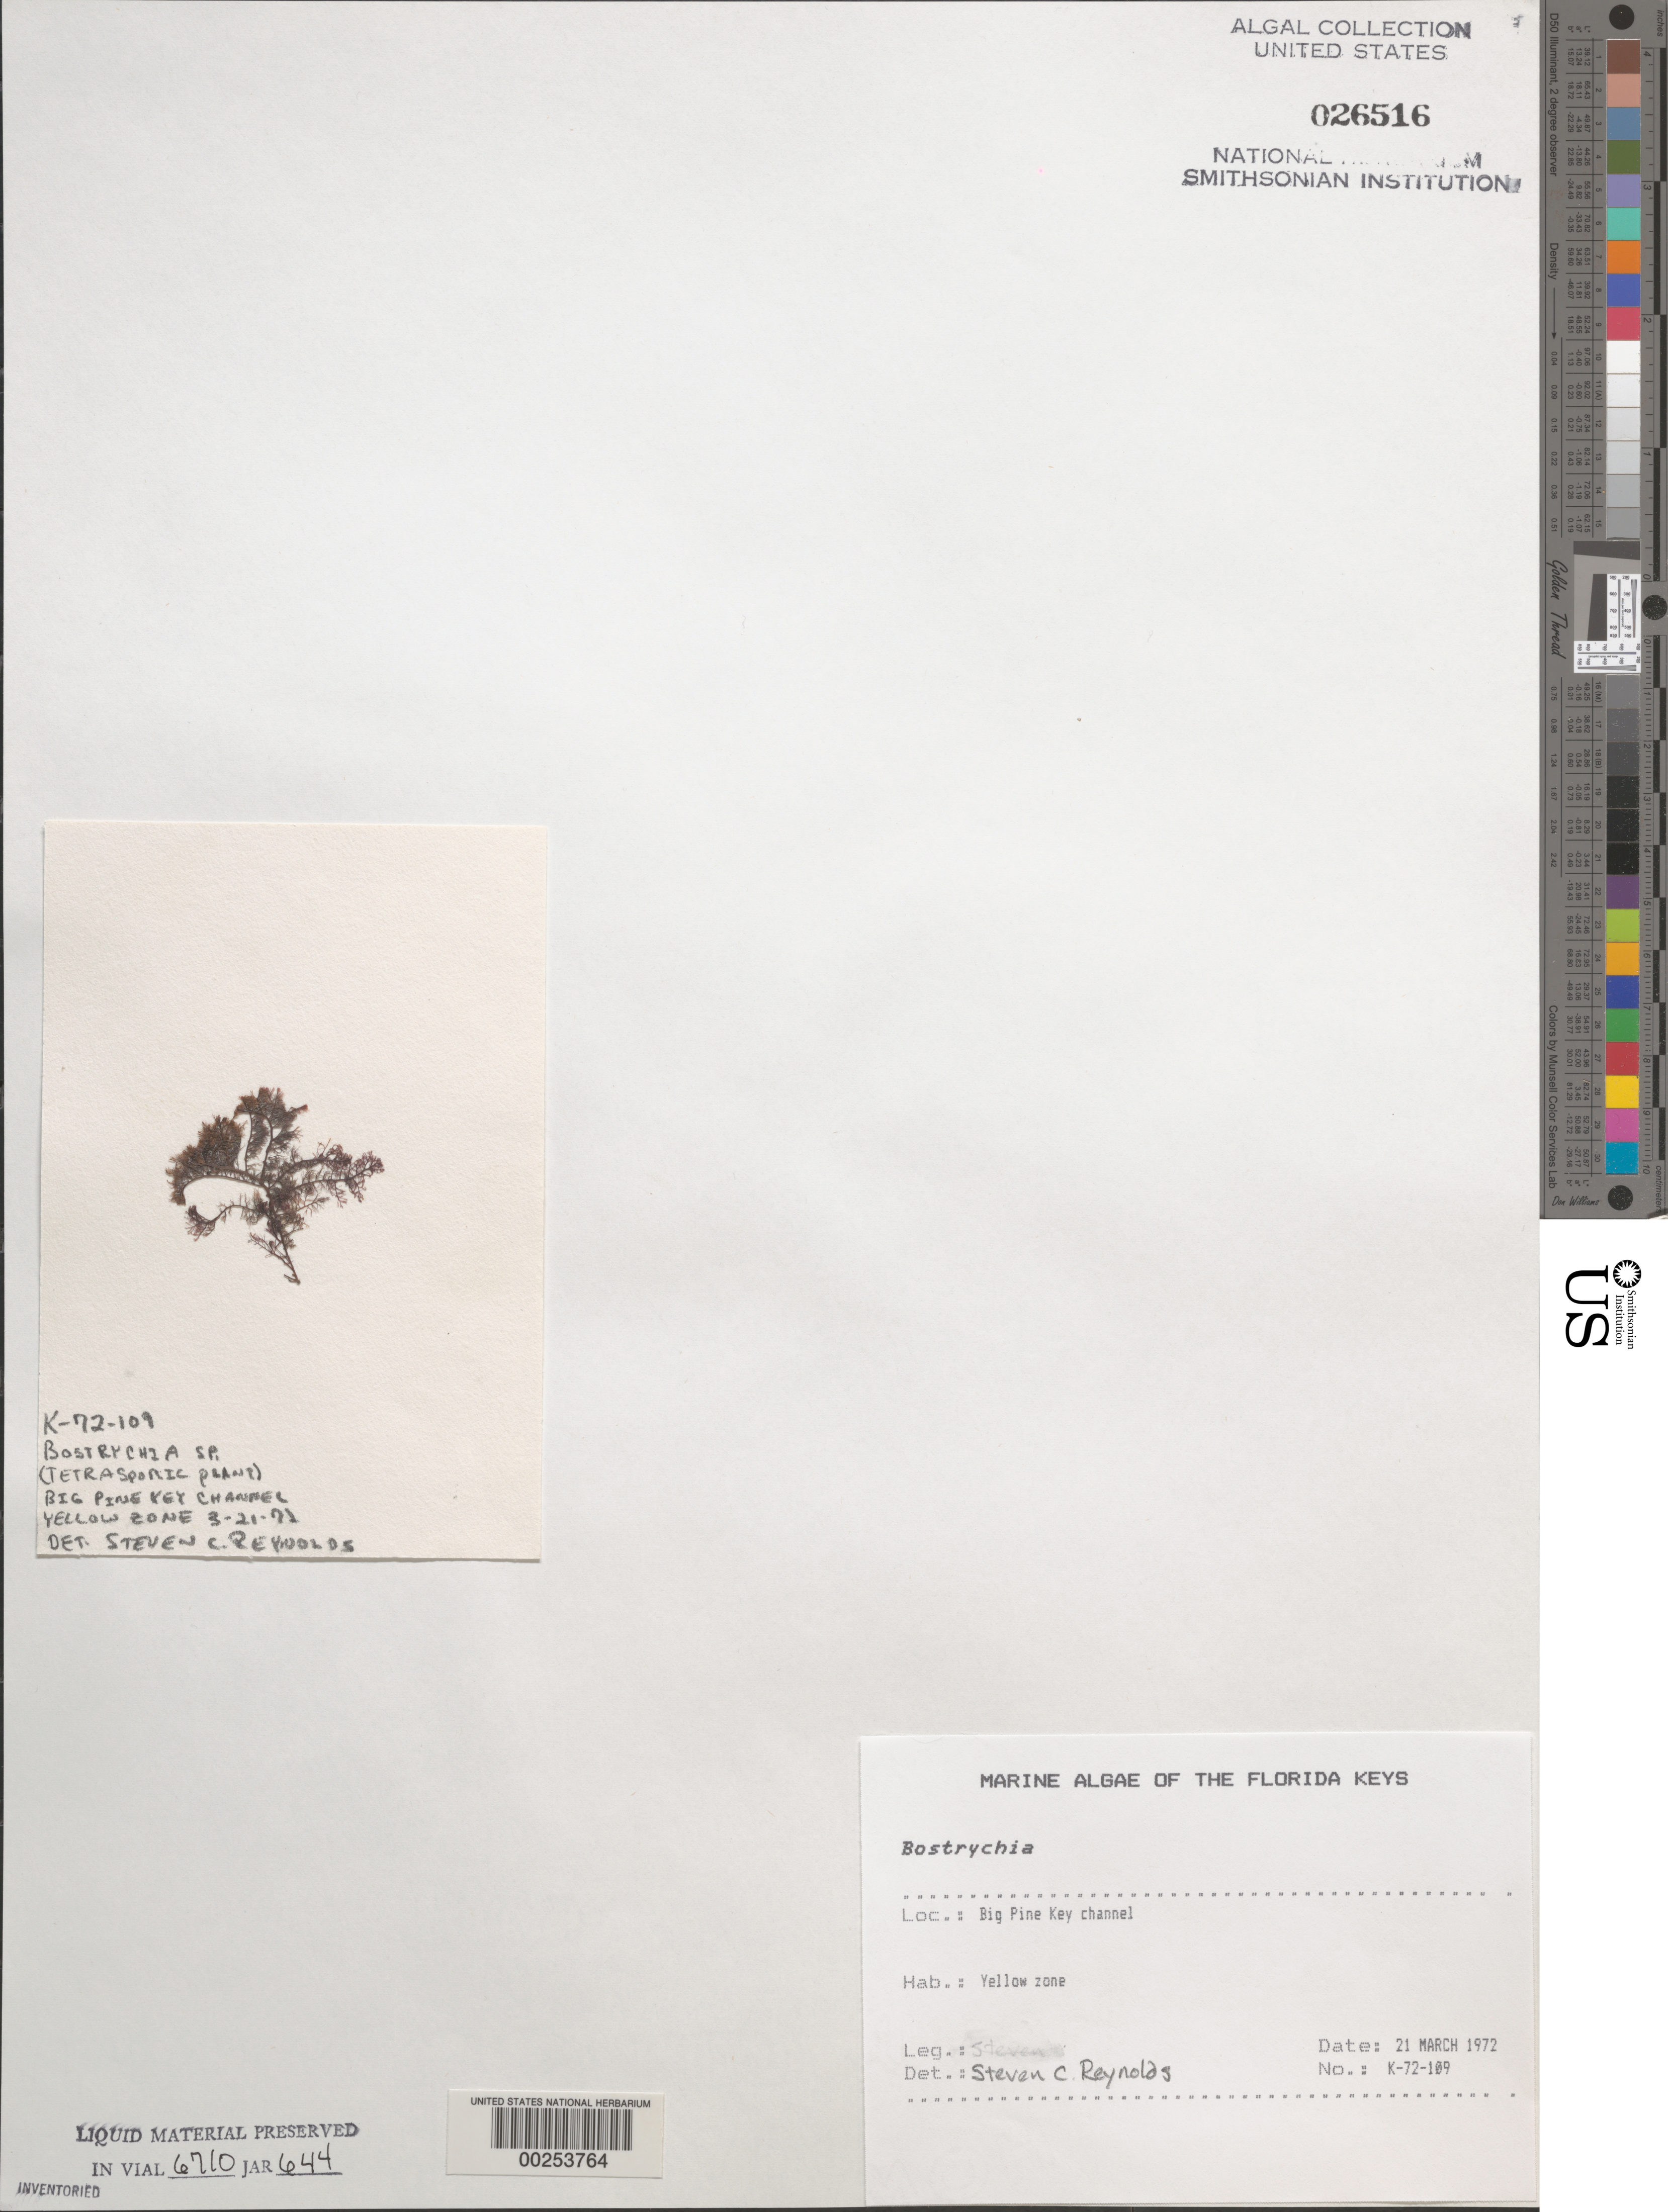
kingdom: Plantae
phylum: Rhodophyta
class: Florideophyceae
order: Ceramiales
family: Rhodomelaceae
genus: Bostrychia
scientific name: Bostrychia sp.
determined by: Reynolds, S. C.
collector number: K-72-109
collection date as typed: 21 Mar 1972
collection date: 1972-03-21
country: United States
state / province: Florida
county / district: Monroe County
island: Big Pine Key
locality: Big Pine Key channel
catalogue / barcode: US 26516